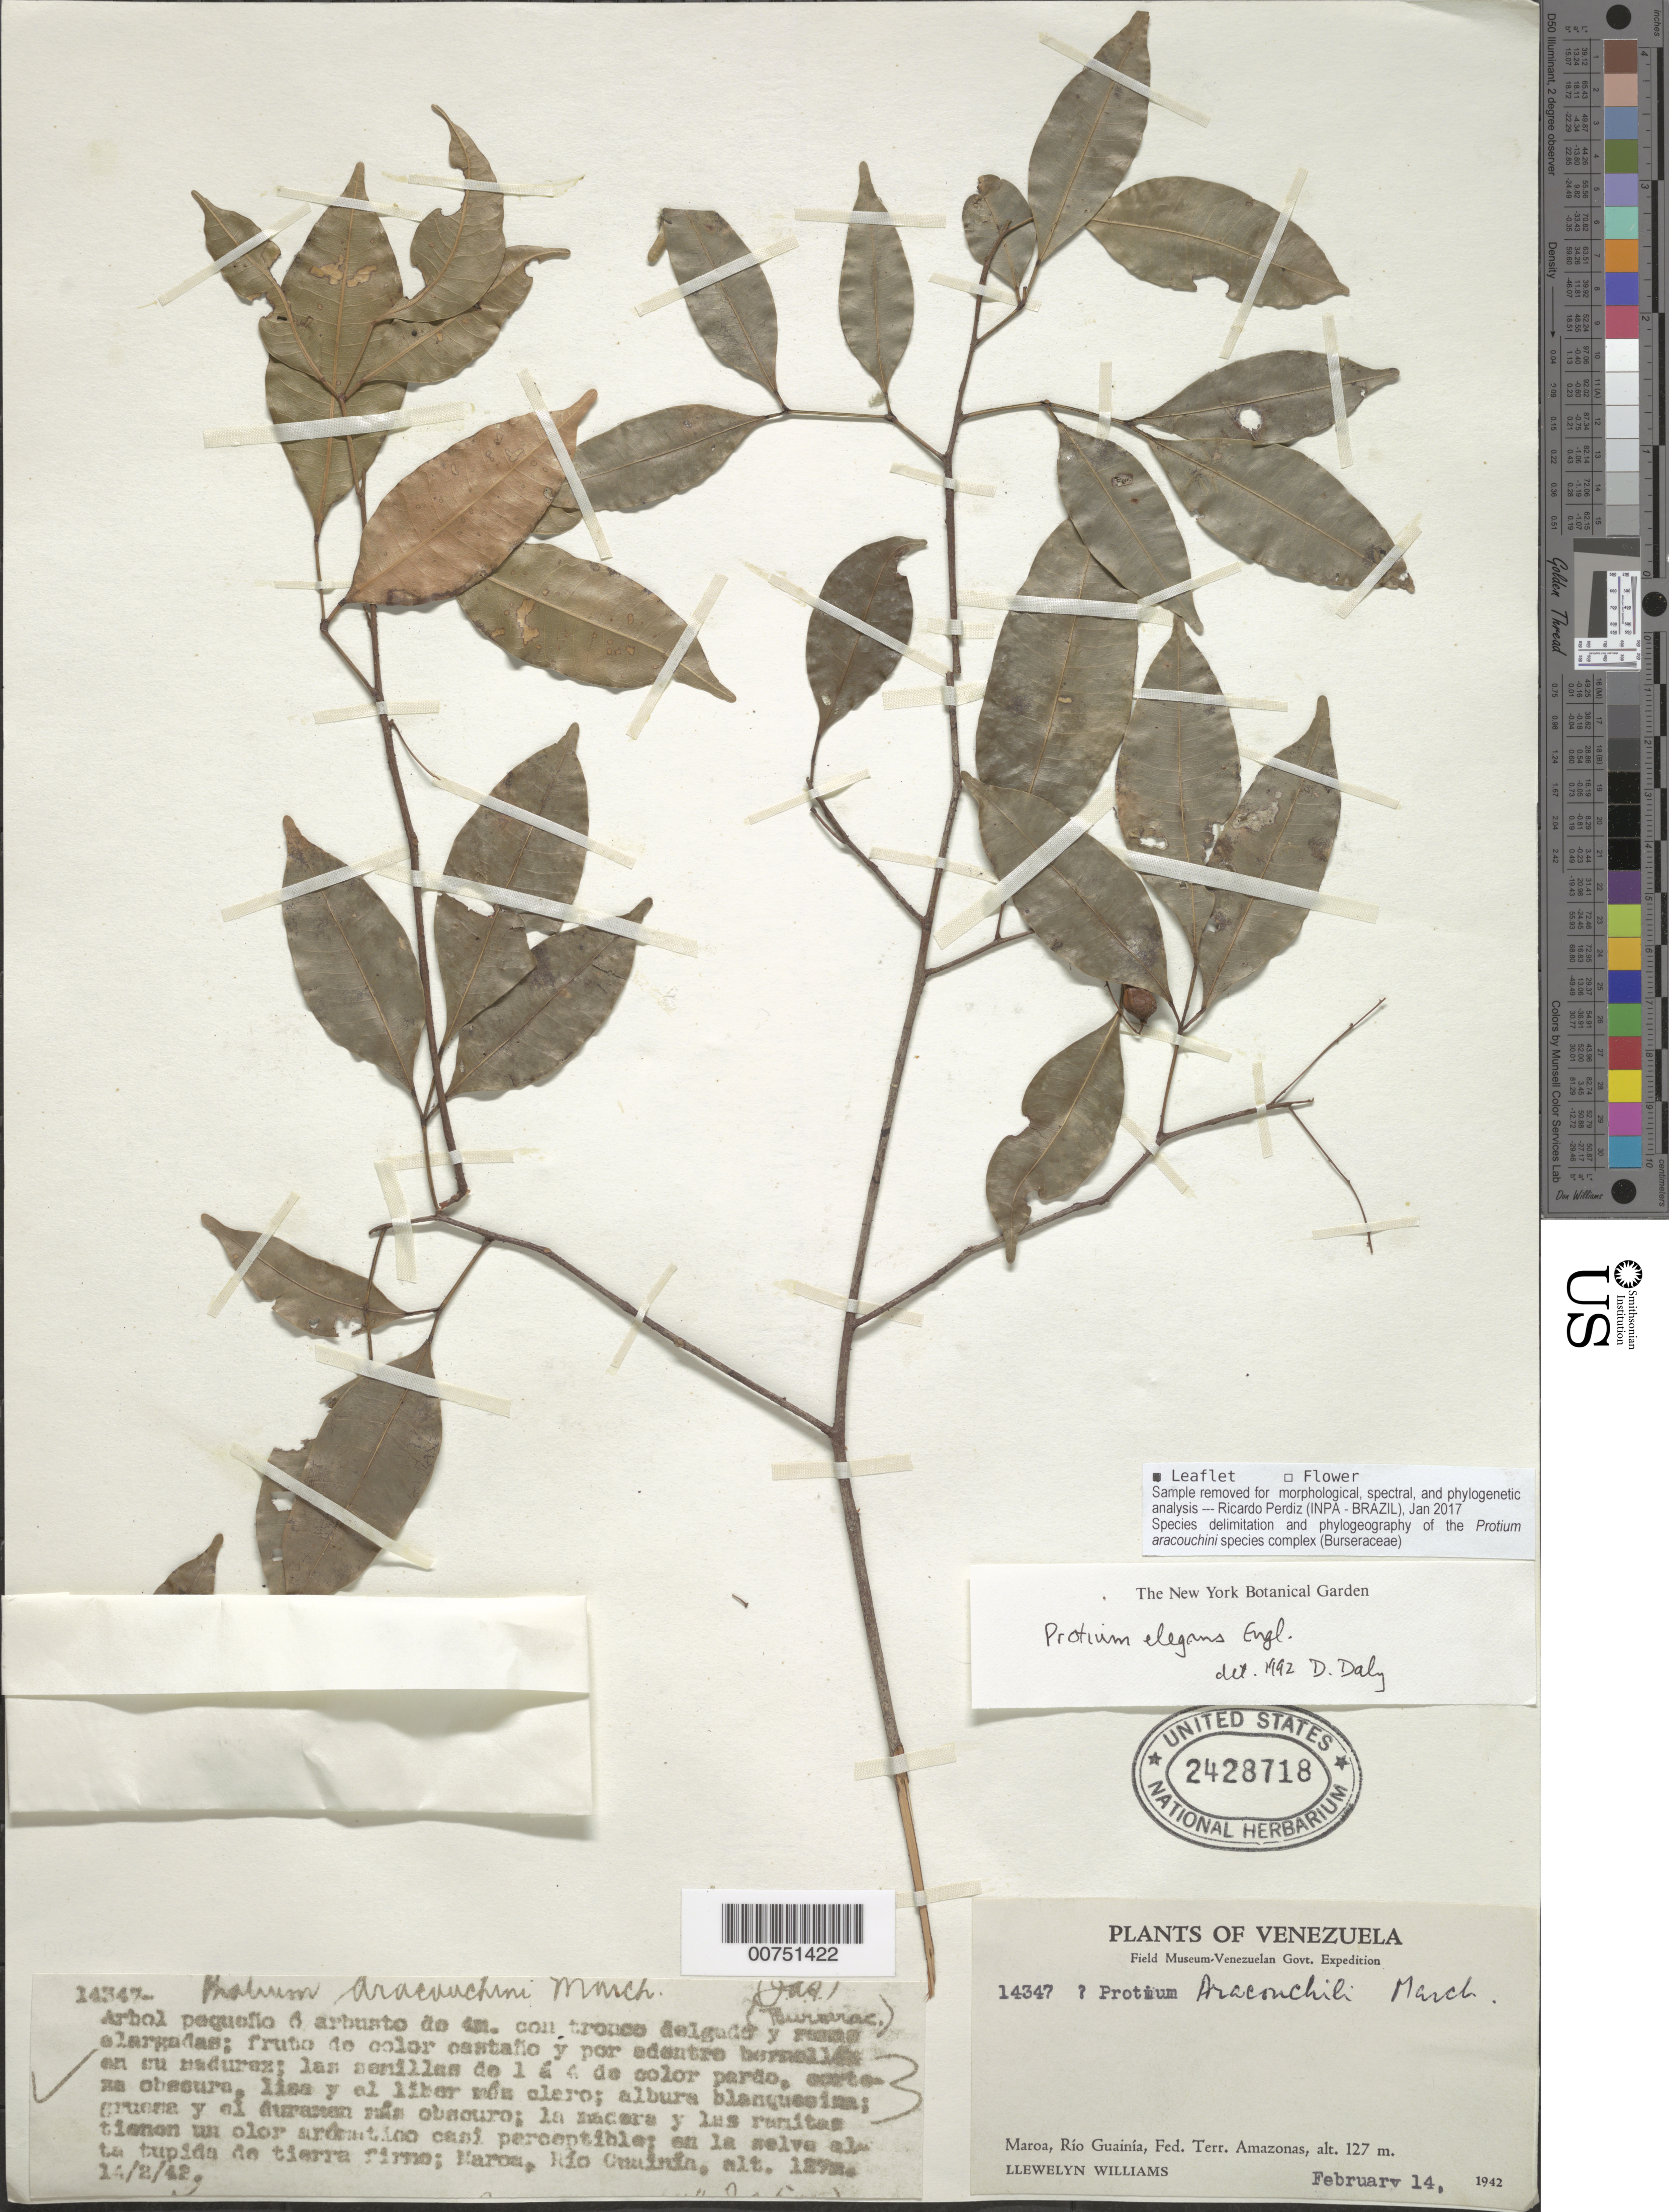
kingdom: Plantae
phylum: Tracheophyta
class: Magnoliopsida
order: Sapindales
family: Burseraceae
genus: Protium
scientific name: Protium elegans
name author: Engl.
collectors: Ll. Williams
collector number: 14347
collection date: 1942-02-14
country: Venezuela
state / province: Amazonas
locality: Maroa, Río Guaínía, Fed. Terr. Amazonas.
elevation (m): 127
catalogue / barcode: US 2428718